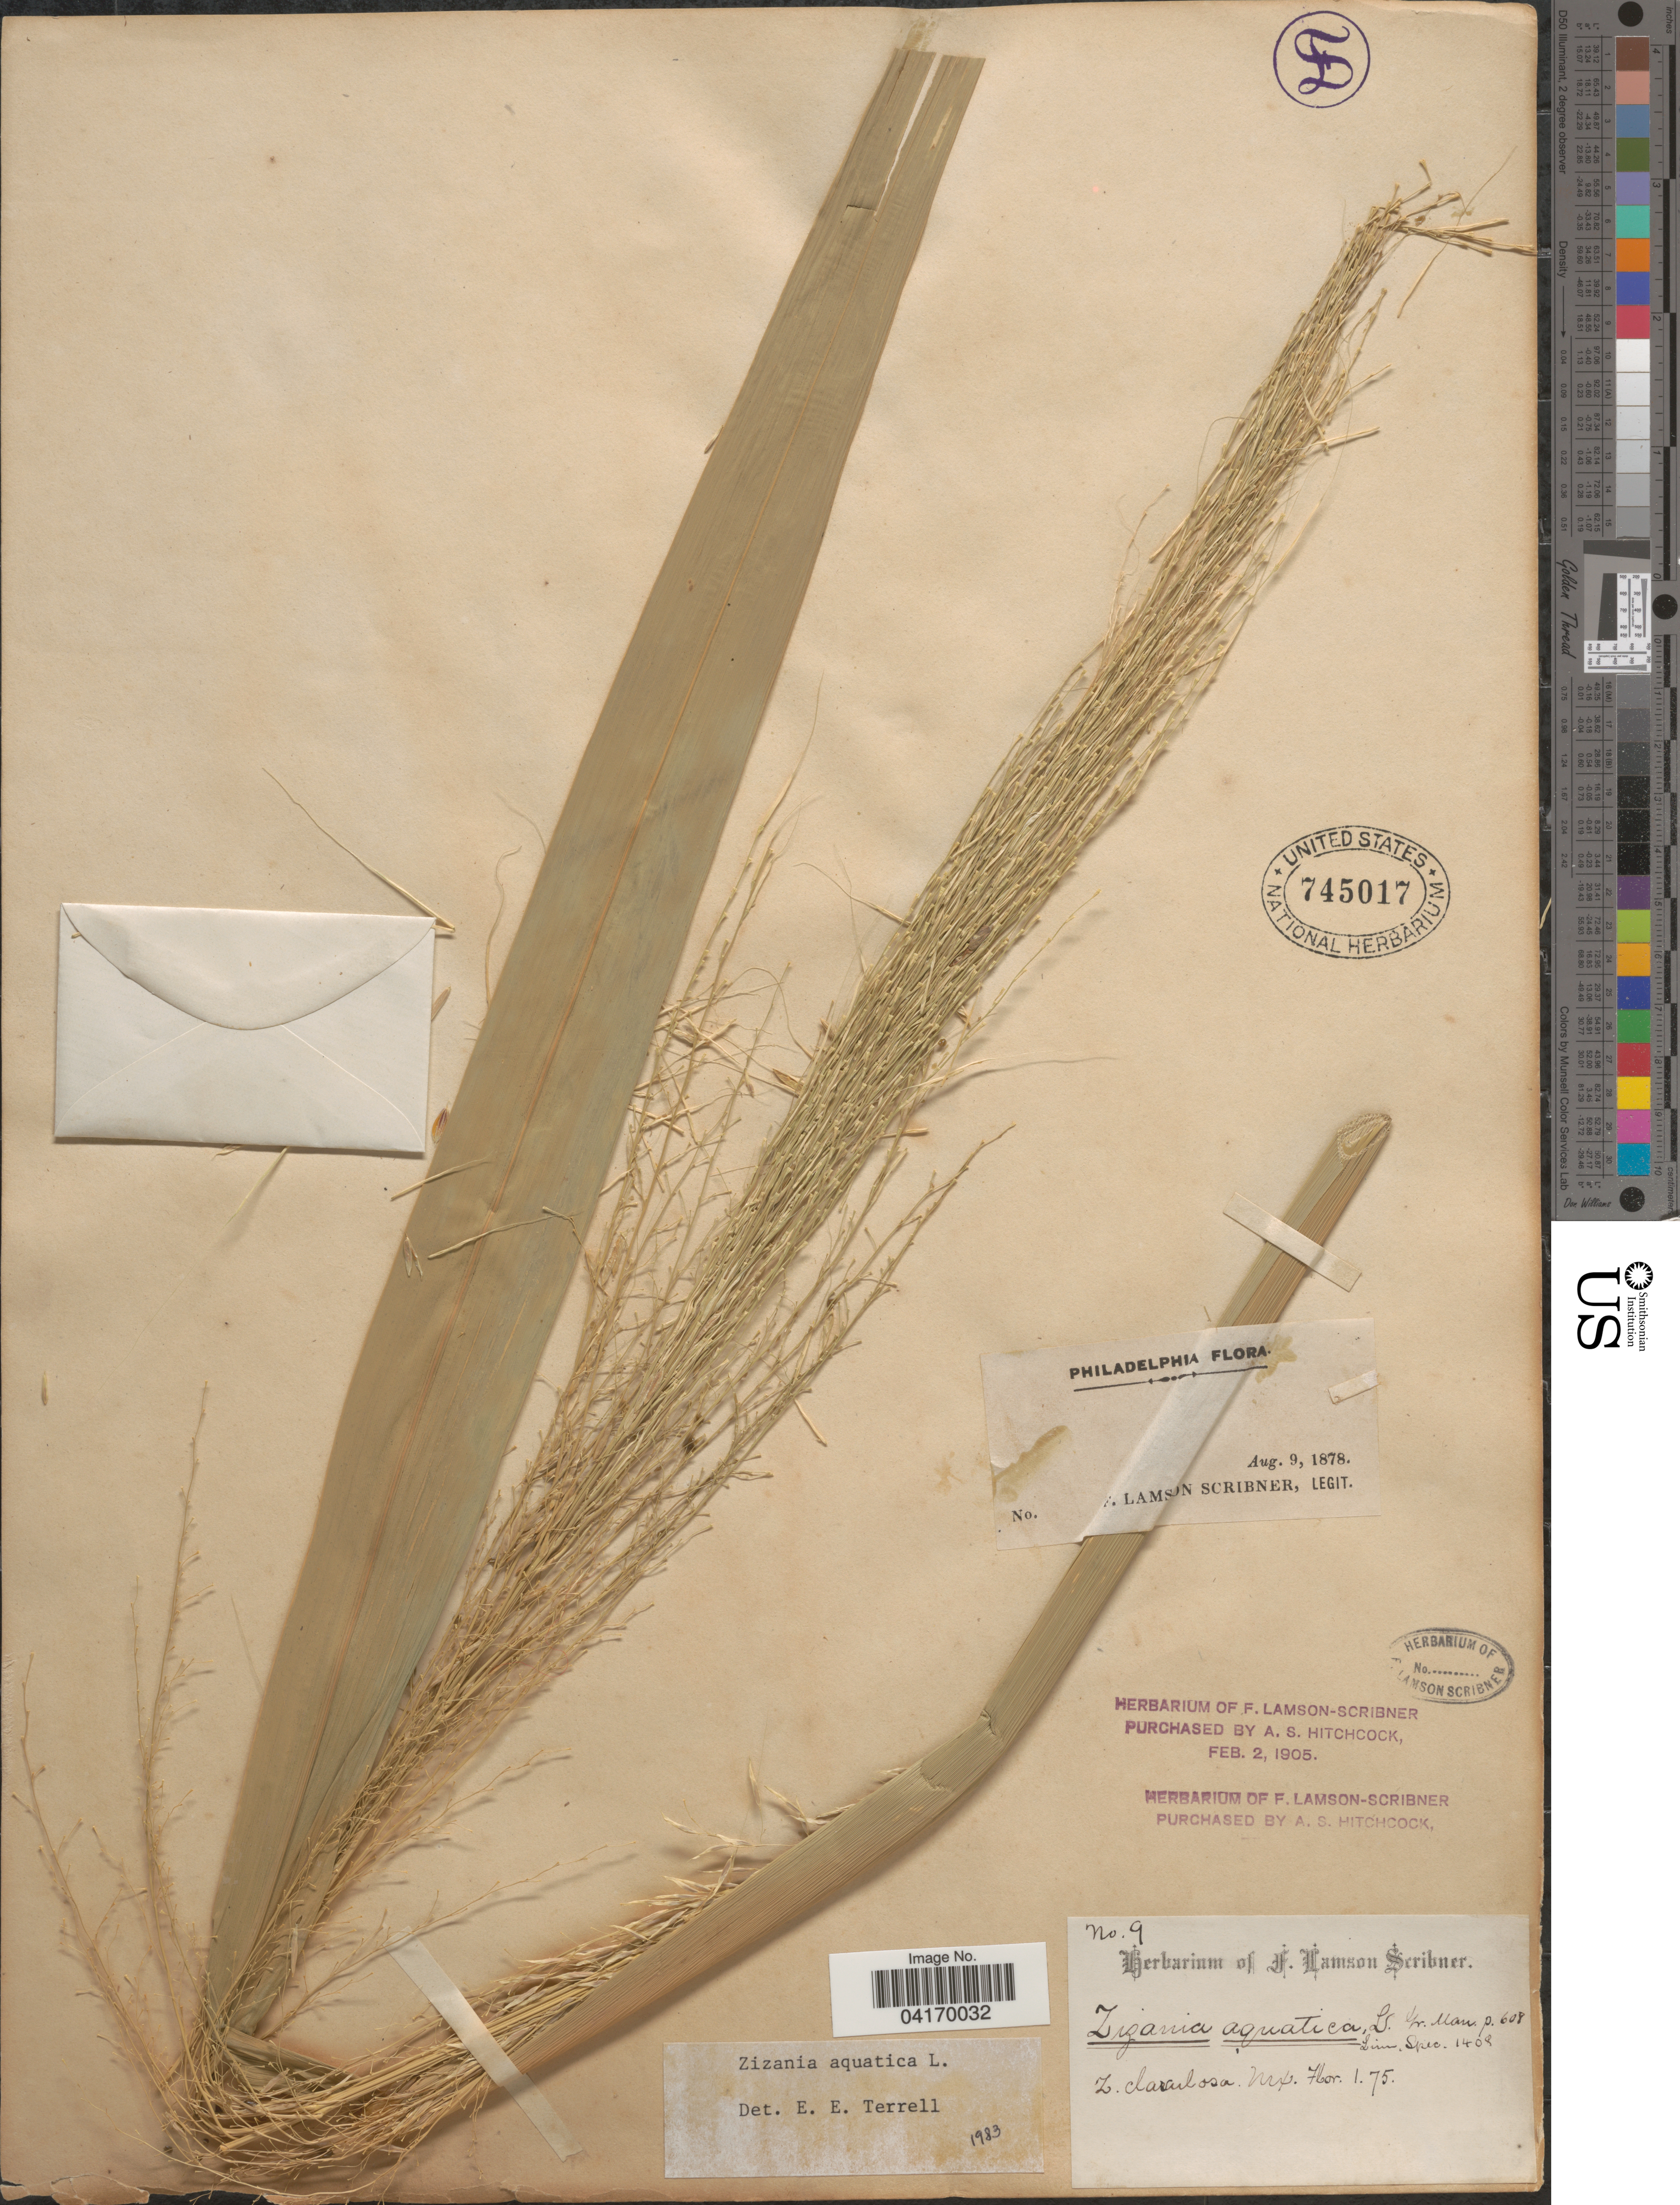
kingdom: Plantae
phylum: Tracheophyta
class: Liliopsida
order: Poales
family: Poaceae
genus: Zizania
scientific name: Zizania aquatica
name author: L.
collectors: F. Scribner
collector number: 9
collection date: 1878-08-09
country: United States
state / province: Pennsylvania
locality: Philadelphia.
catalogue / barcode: US 745017